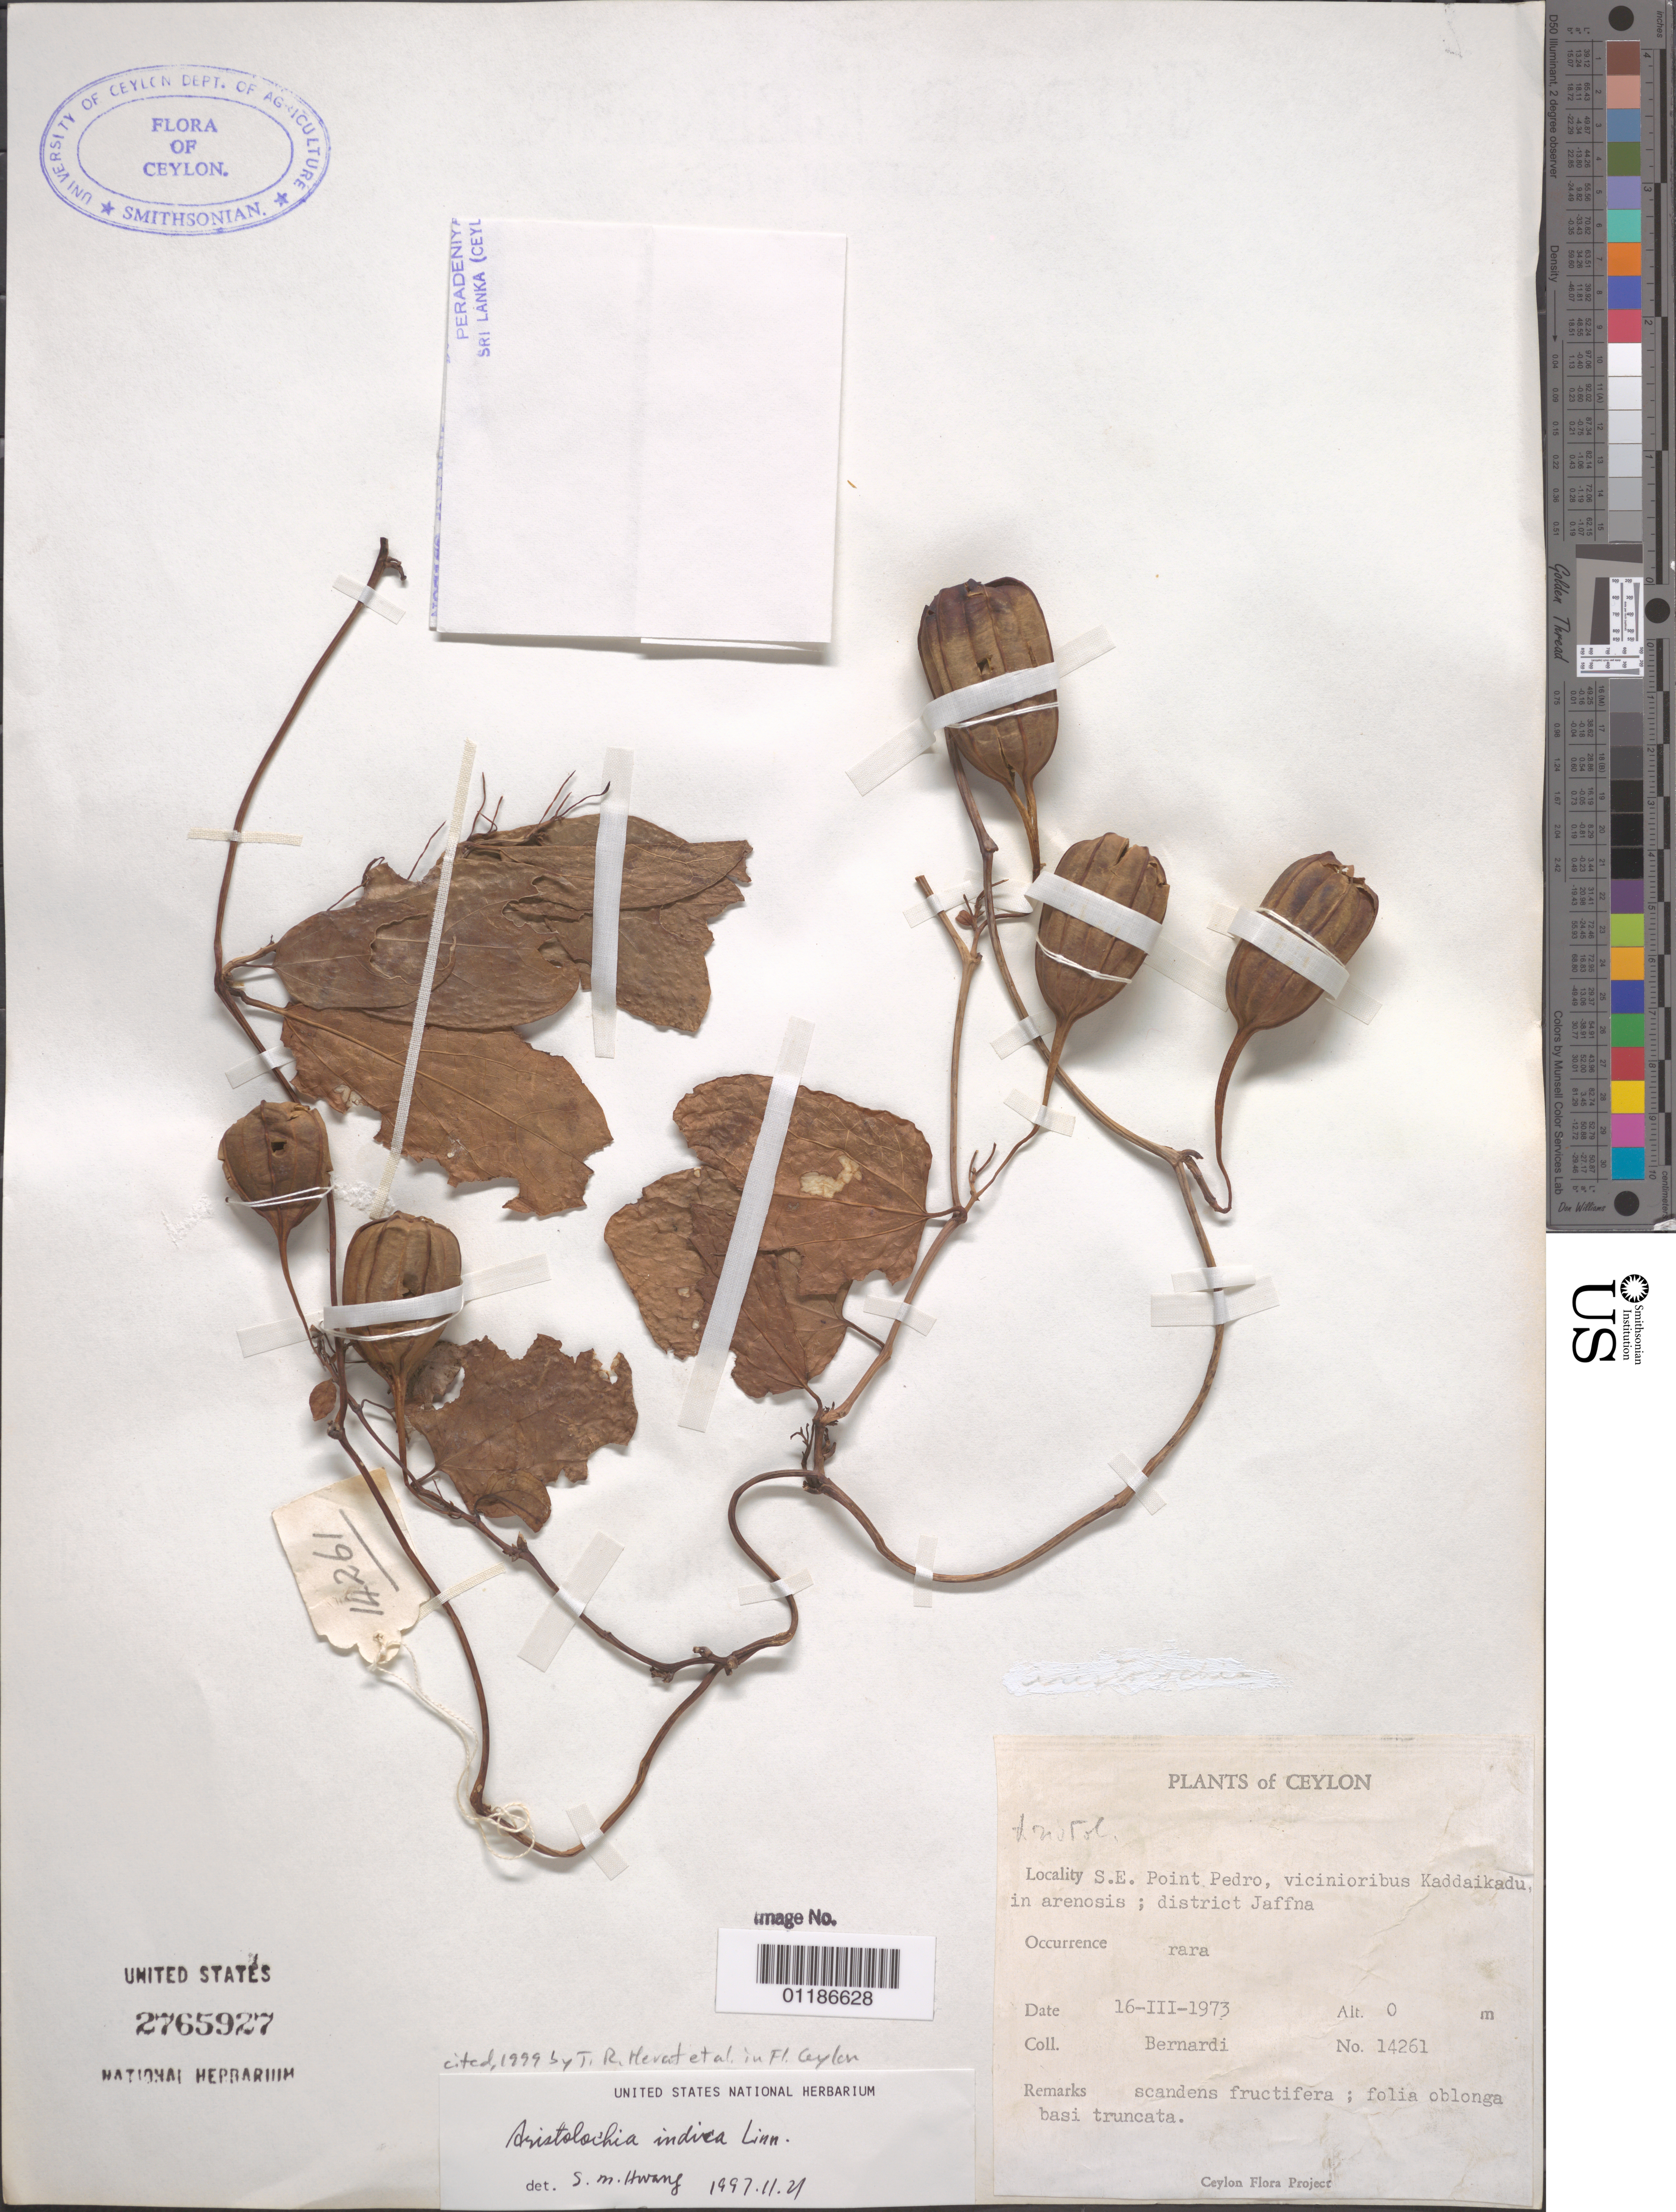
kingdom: Plantae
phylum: Tracheophyta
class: Magnoliopsida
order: Piperales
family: Aristolochiaceae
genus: Aristolochia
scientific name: Aristolochia indica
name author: L.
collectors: L. Bernardi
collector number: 14261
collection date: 1973-03-16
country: Sri Lanka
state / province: Northern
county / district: Jaffna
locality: S.E. Point Pedro, vicinioribus Kaddaikadu, in arenosis; district Jaffna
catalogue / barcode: US 2765927